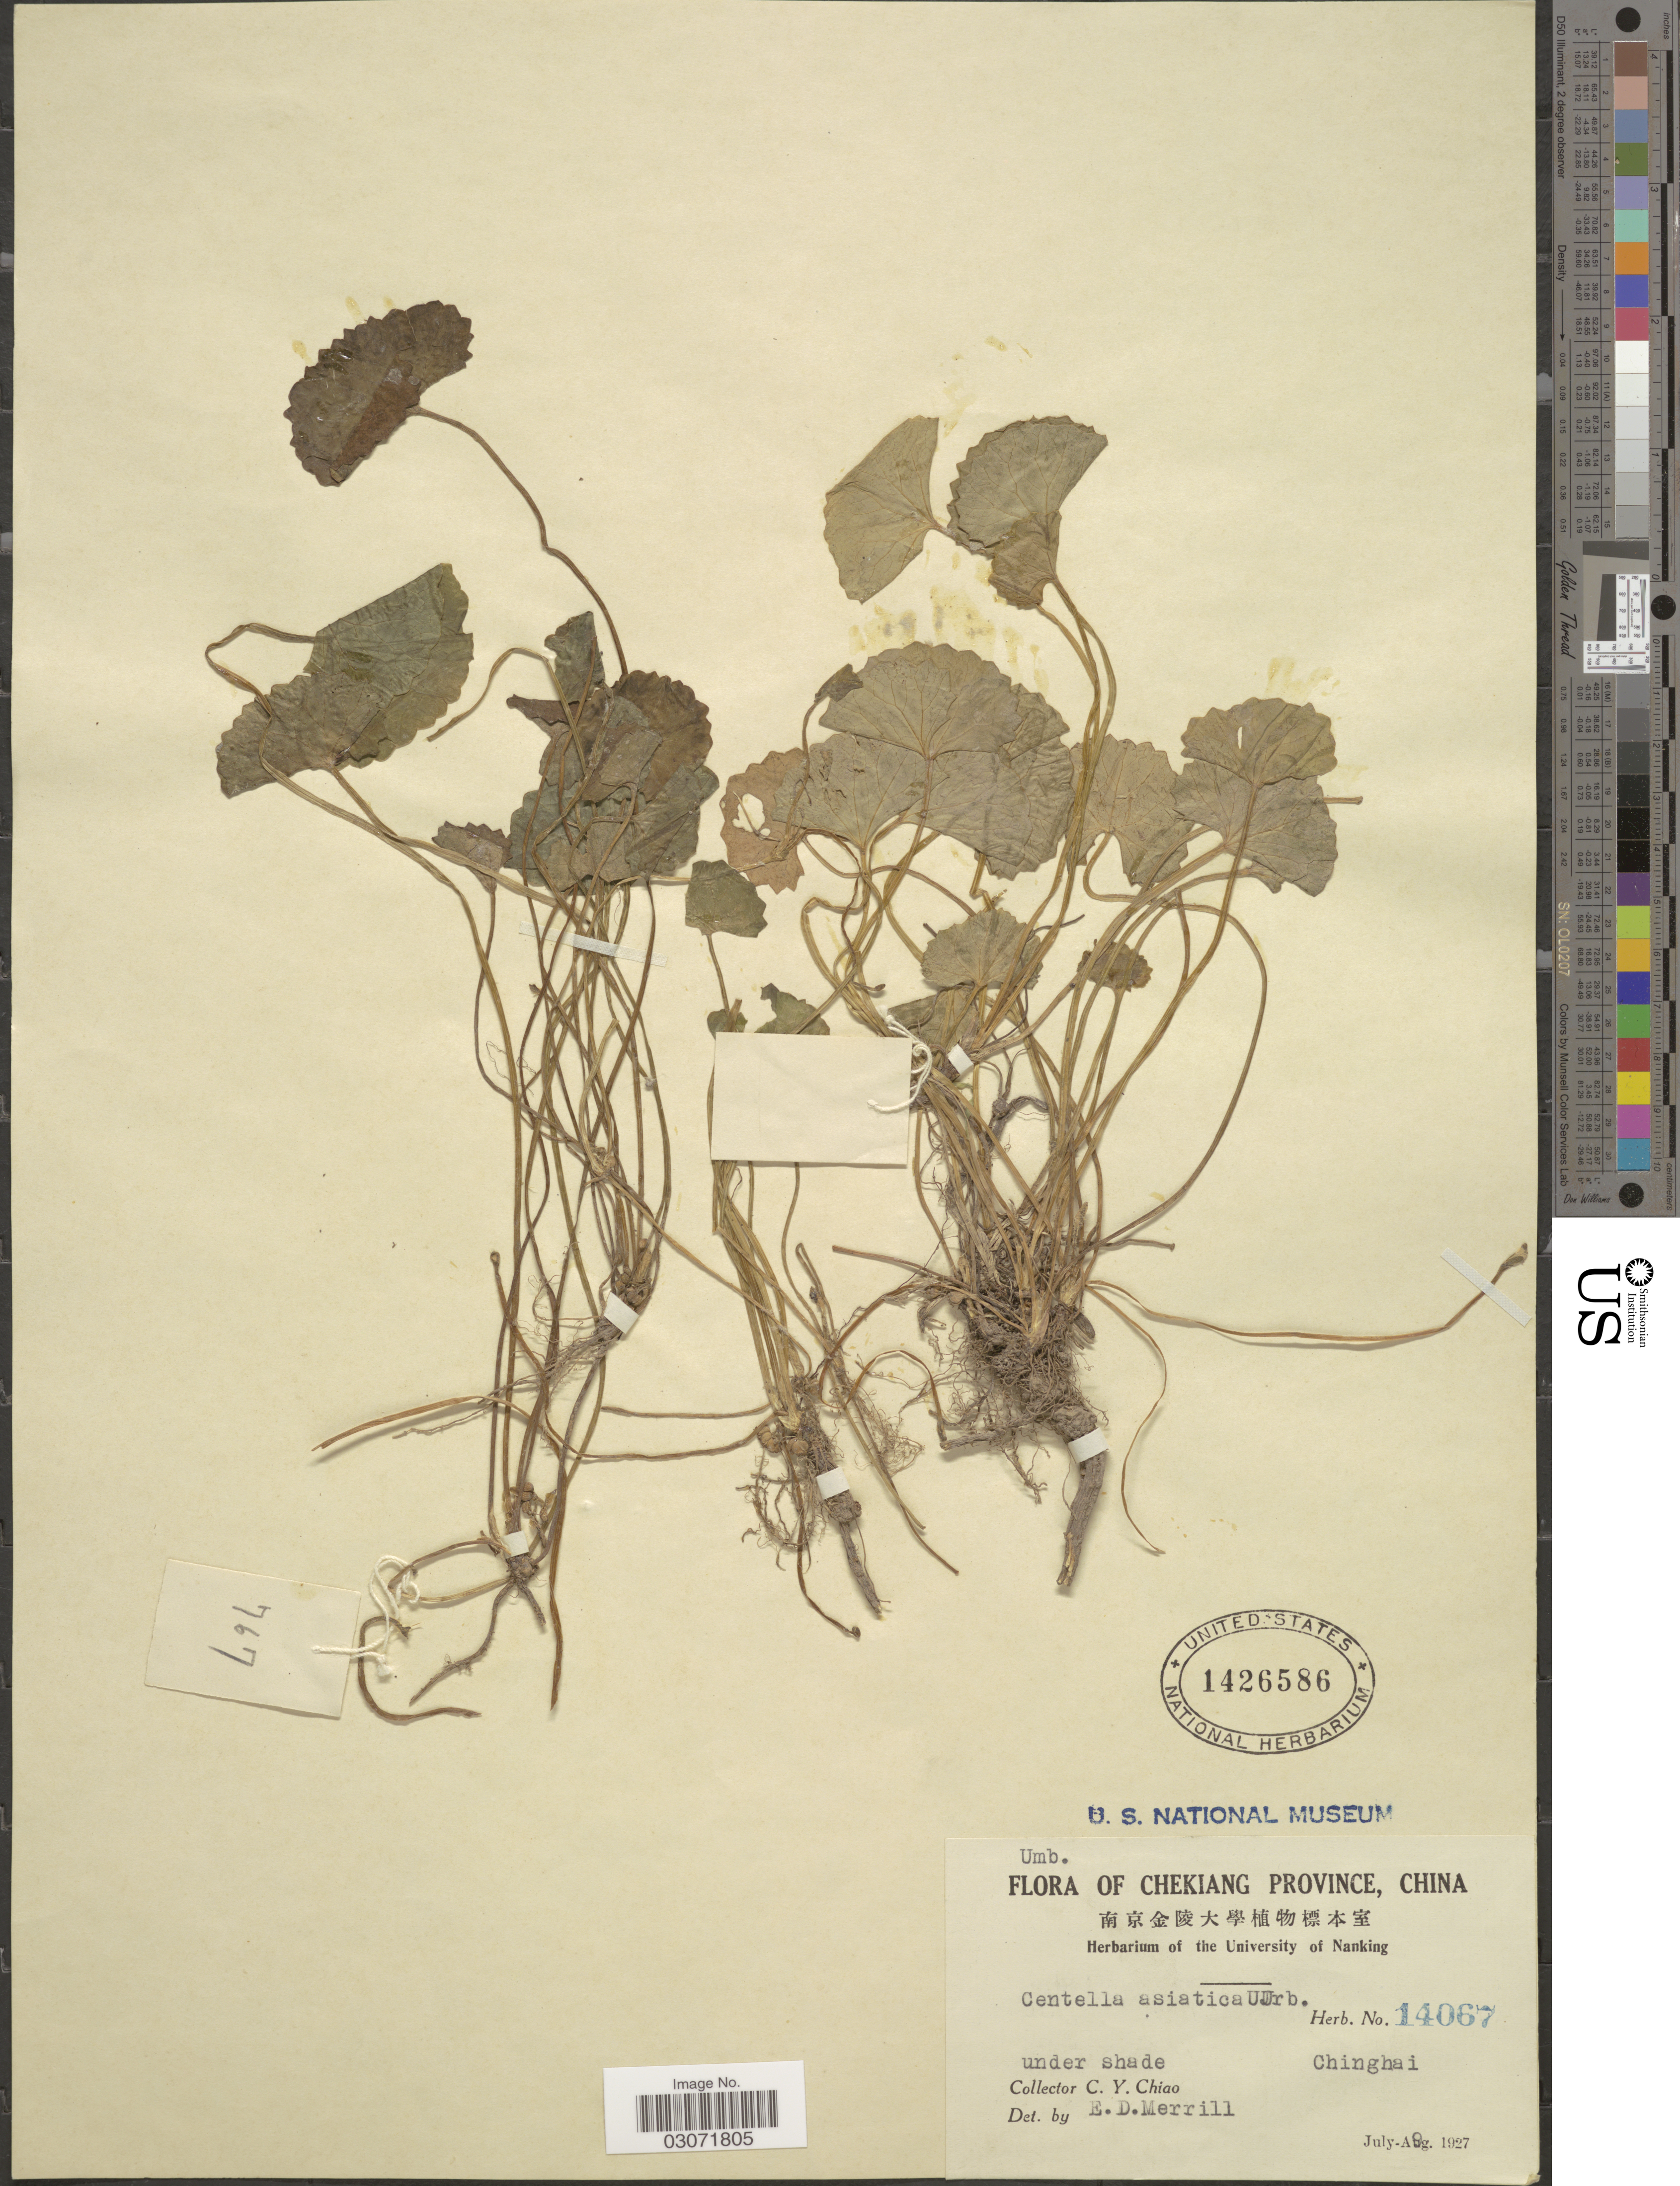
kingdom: Plantae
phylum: Tracheophyta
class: Magnoliopsida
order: Apiales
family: Apiaceae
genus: Centella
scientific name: Centella asiatica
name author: (L.) Urb.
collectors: C. Y. Chiao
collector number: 14067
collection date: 1927-08-09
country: China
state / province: Zhejiang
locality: Chekiang Province. Chinghai.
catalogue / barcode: US 1426586